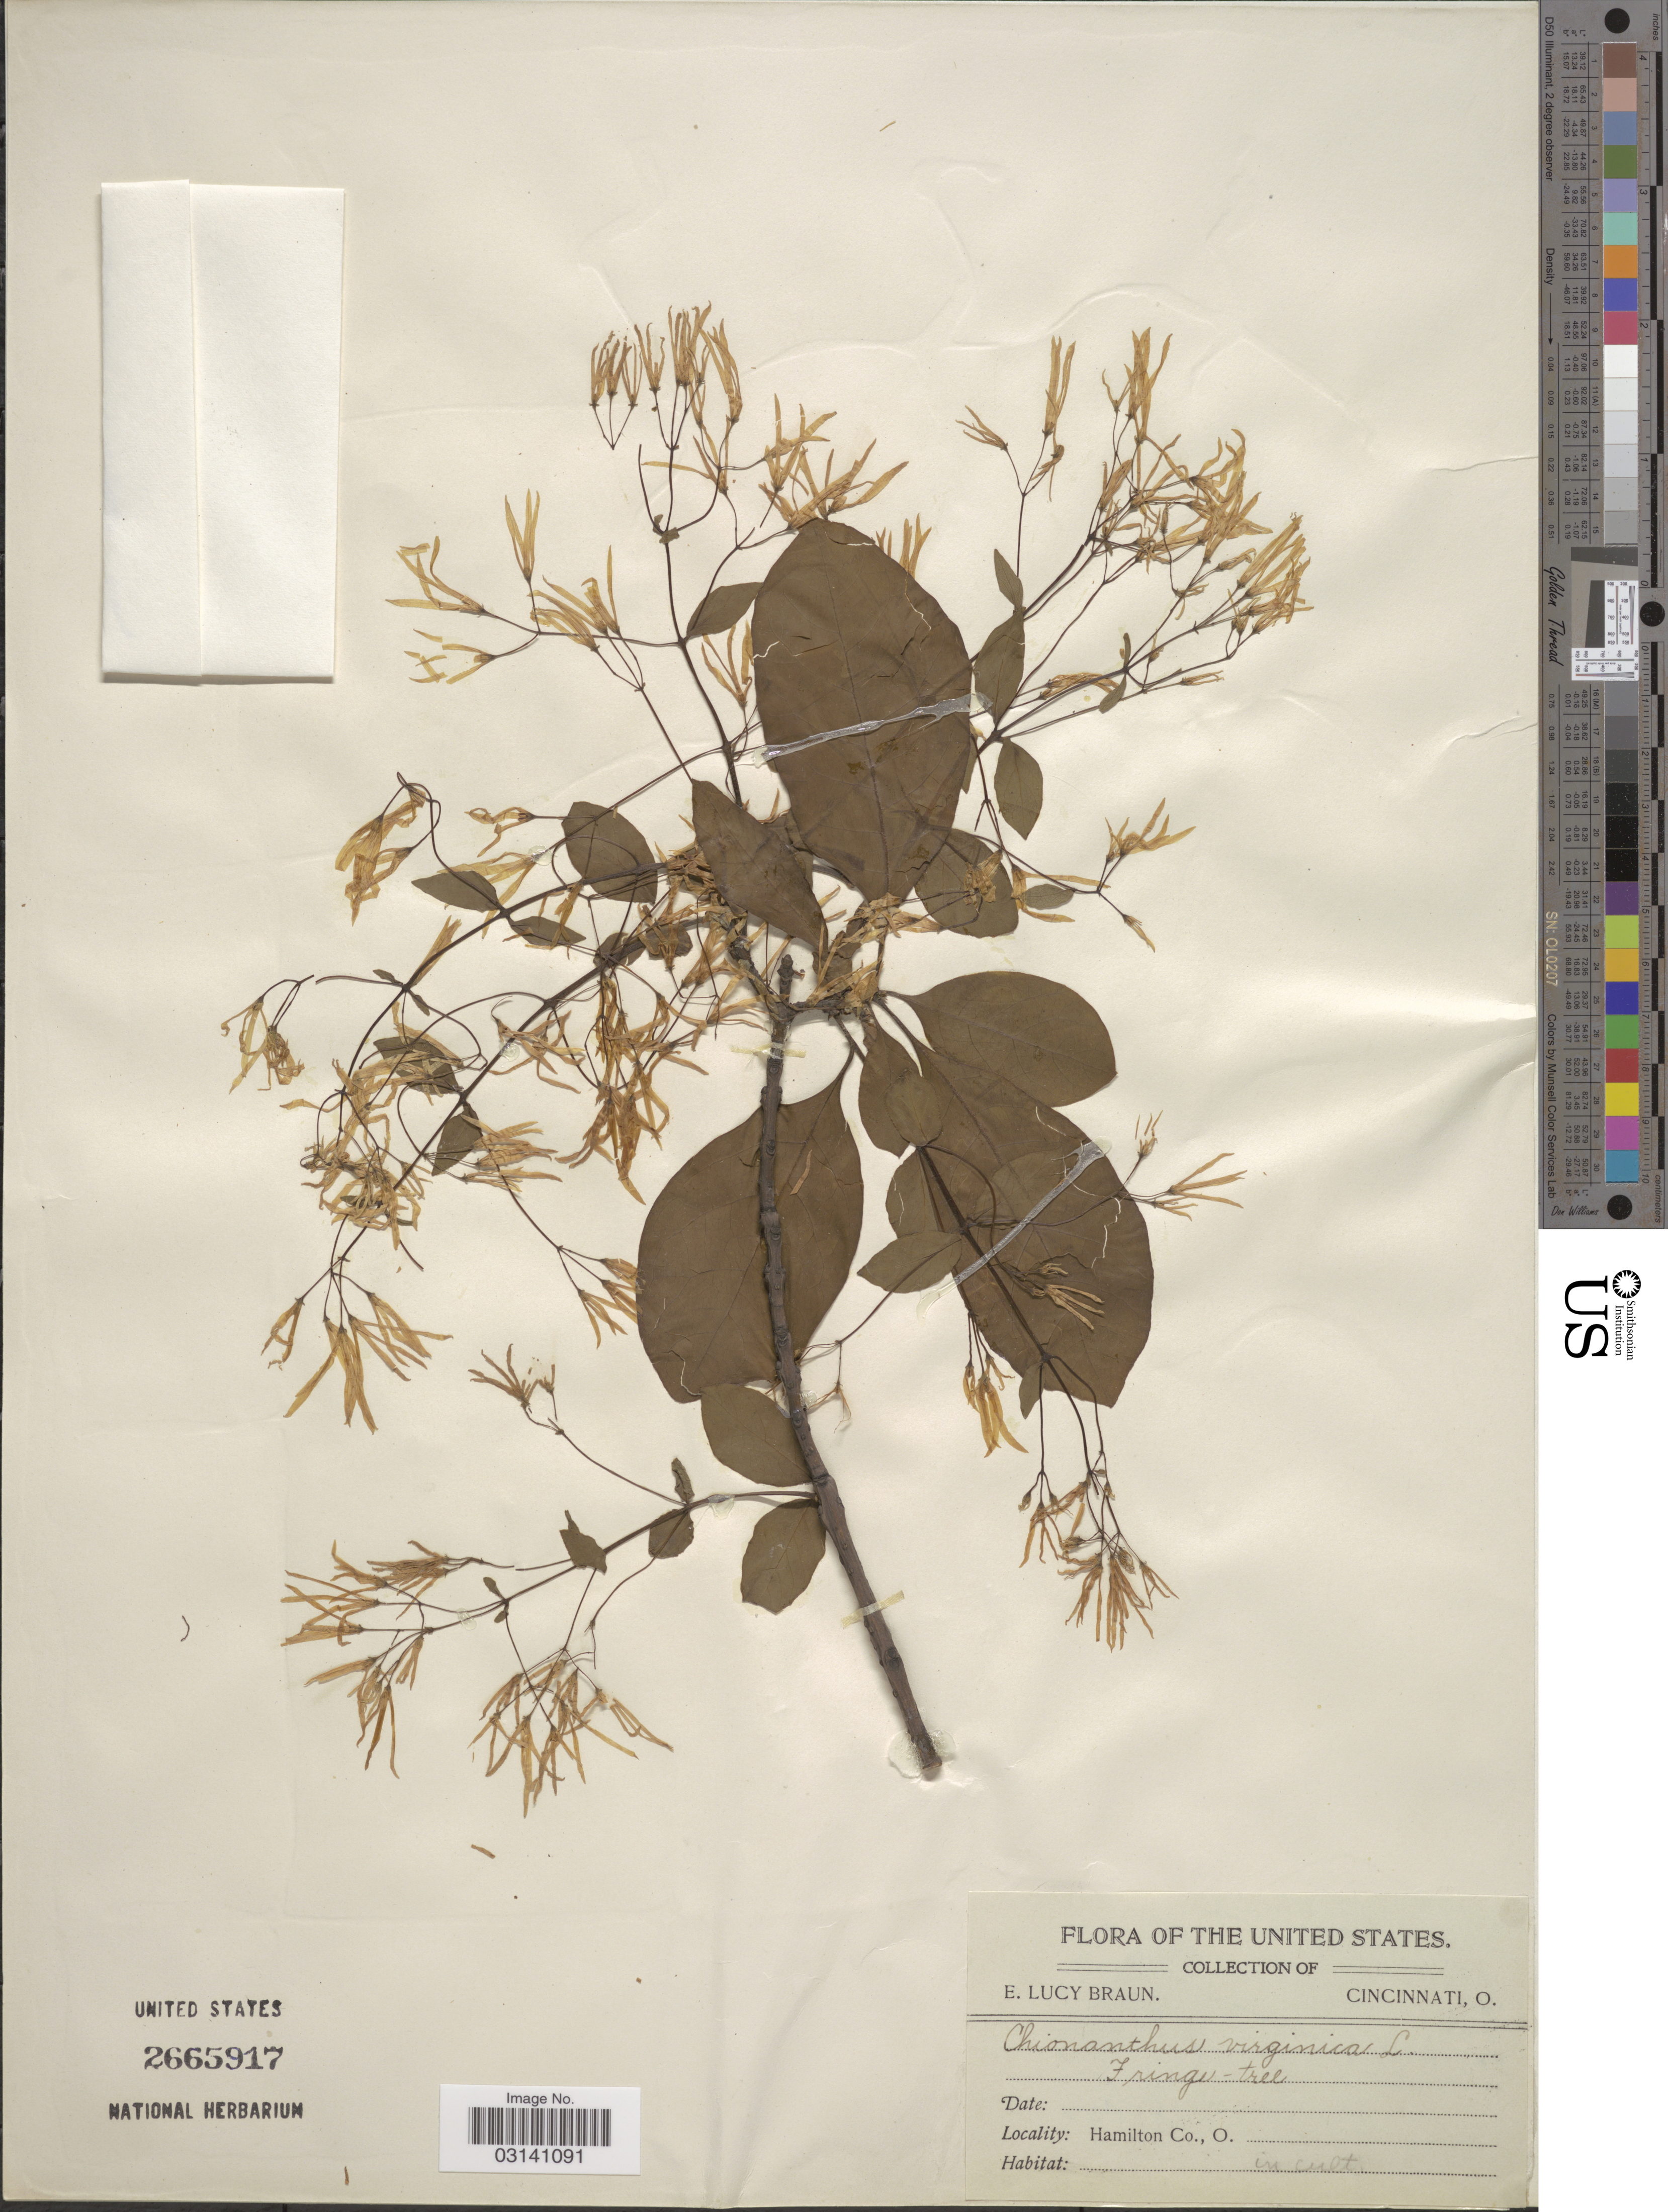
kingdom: Plantae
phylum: Tracheophyta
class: Magnoliopsida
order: Lamiales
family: Oleaceae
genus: Chionanthus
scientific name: Chionanthus virginicus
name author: L.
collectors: E. Braun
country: United States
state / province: Ohio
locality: Hamilton Co., O.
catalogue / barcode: US 2665917